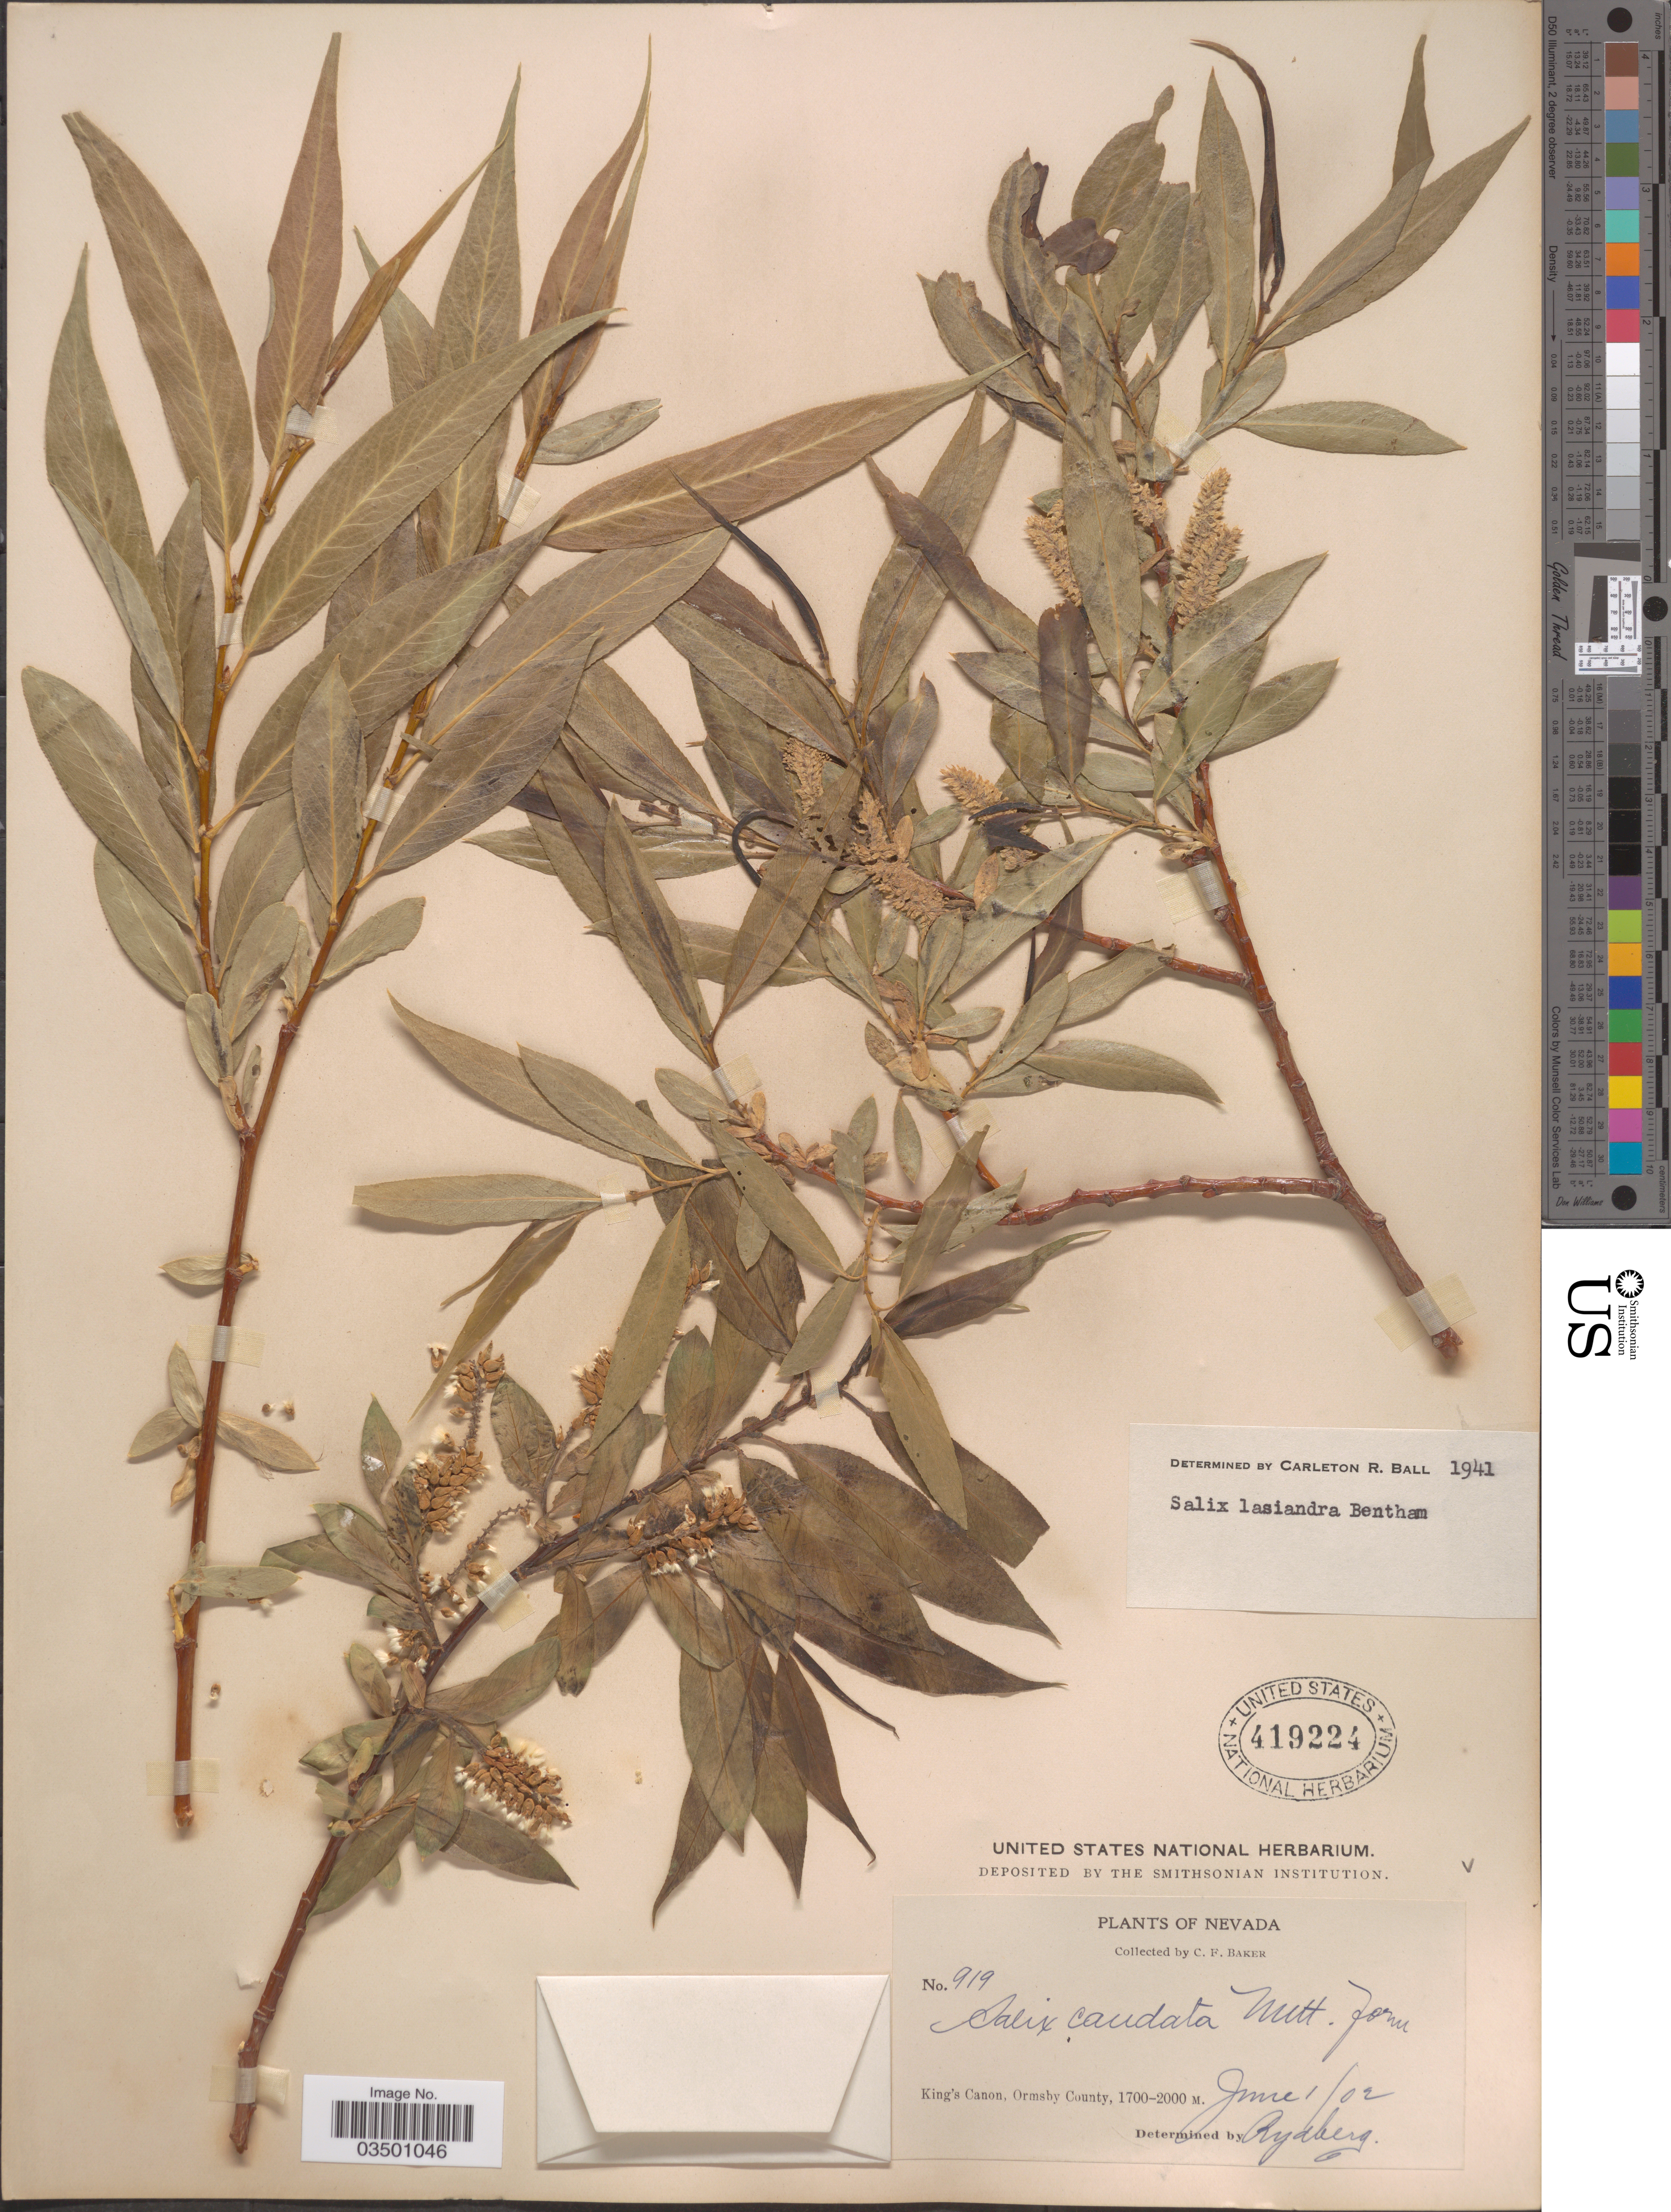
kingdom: Plantae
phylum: Tracheophyta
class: Magnoliopsida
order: Malpighiales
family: Salicaceae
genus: Salix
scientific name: Salix lasiandra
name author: Benth.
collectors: C. F. Baker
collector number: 919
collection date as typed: Transcribed d/m/y: 1/6/2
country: United States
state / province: Nevada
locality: King's Canon, Ormsby County.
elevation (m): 1700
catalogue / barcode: US 419224